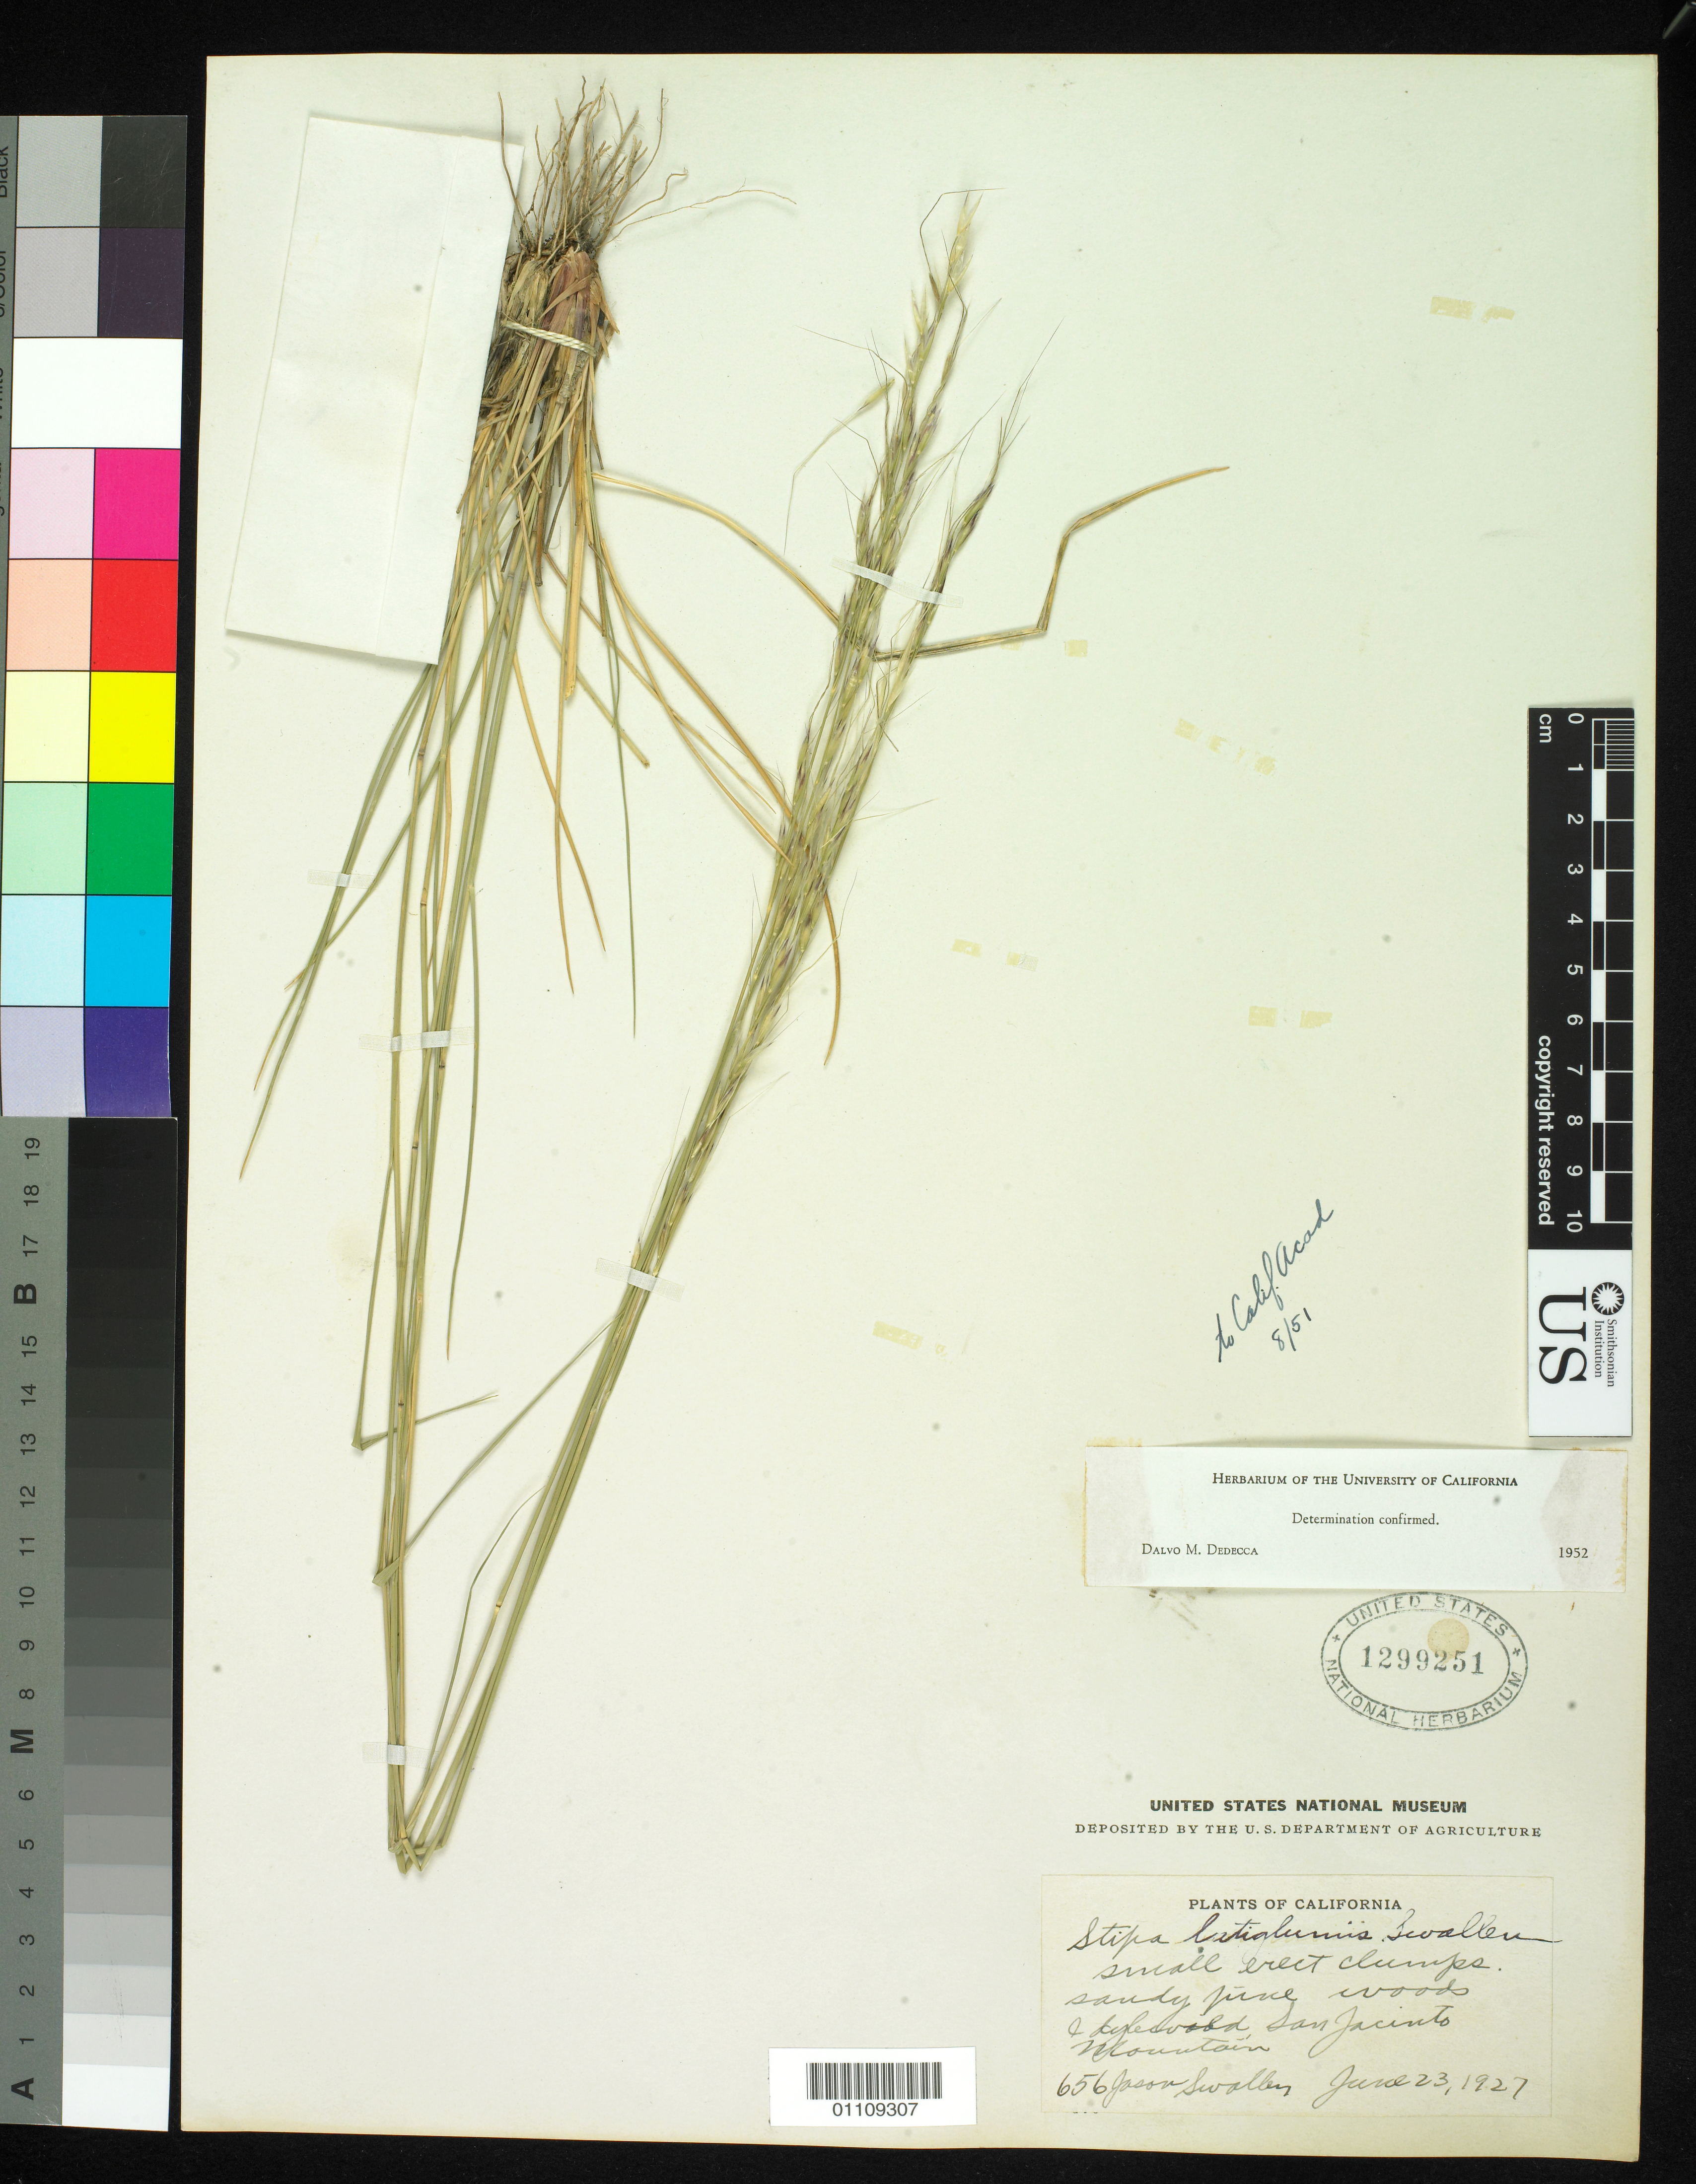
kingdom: Plantae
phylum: Tracheophyta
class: Liliopsida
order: Poales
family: Poaceae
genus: Eriocoma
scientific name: Eriocoma latiglumis ined.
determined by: Poaceae Reorganization Project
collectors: J. R. Swallen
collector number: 656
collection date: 1927-06-23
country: United States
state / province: California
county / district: Riverside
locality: San Jacinto Mountain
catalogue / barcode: US 1299251